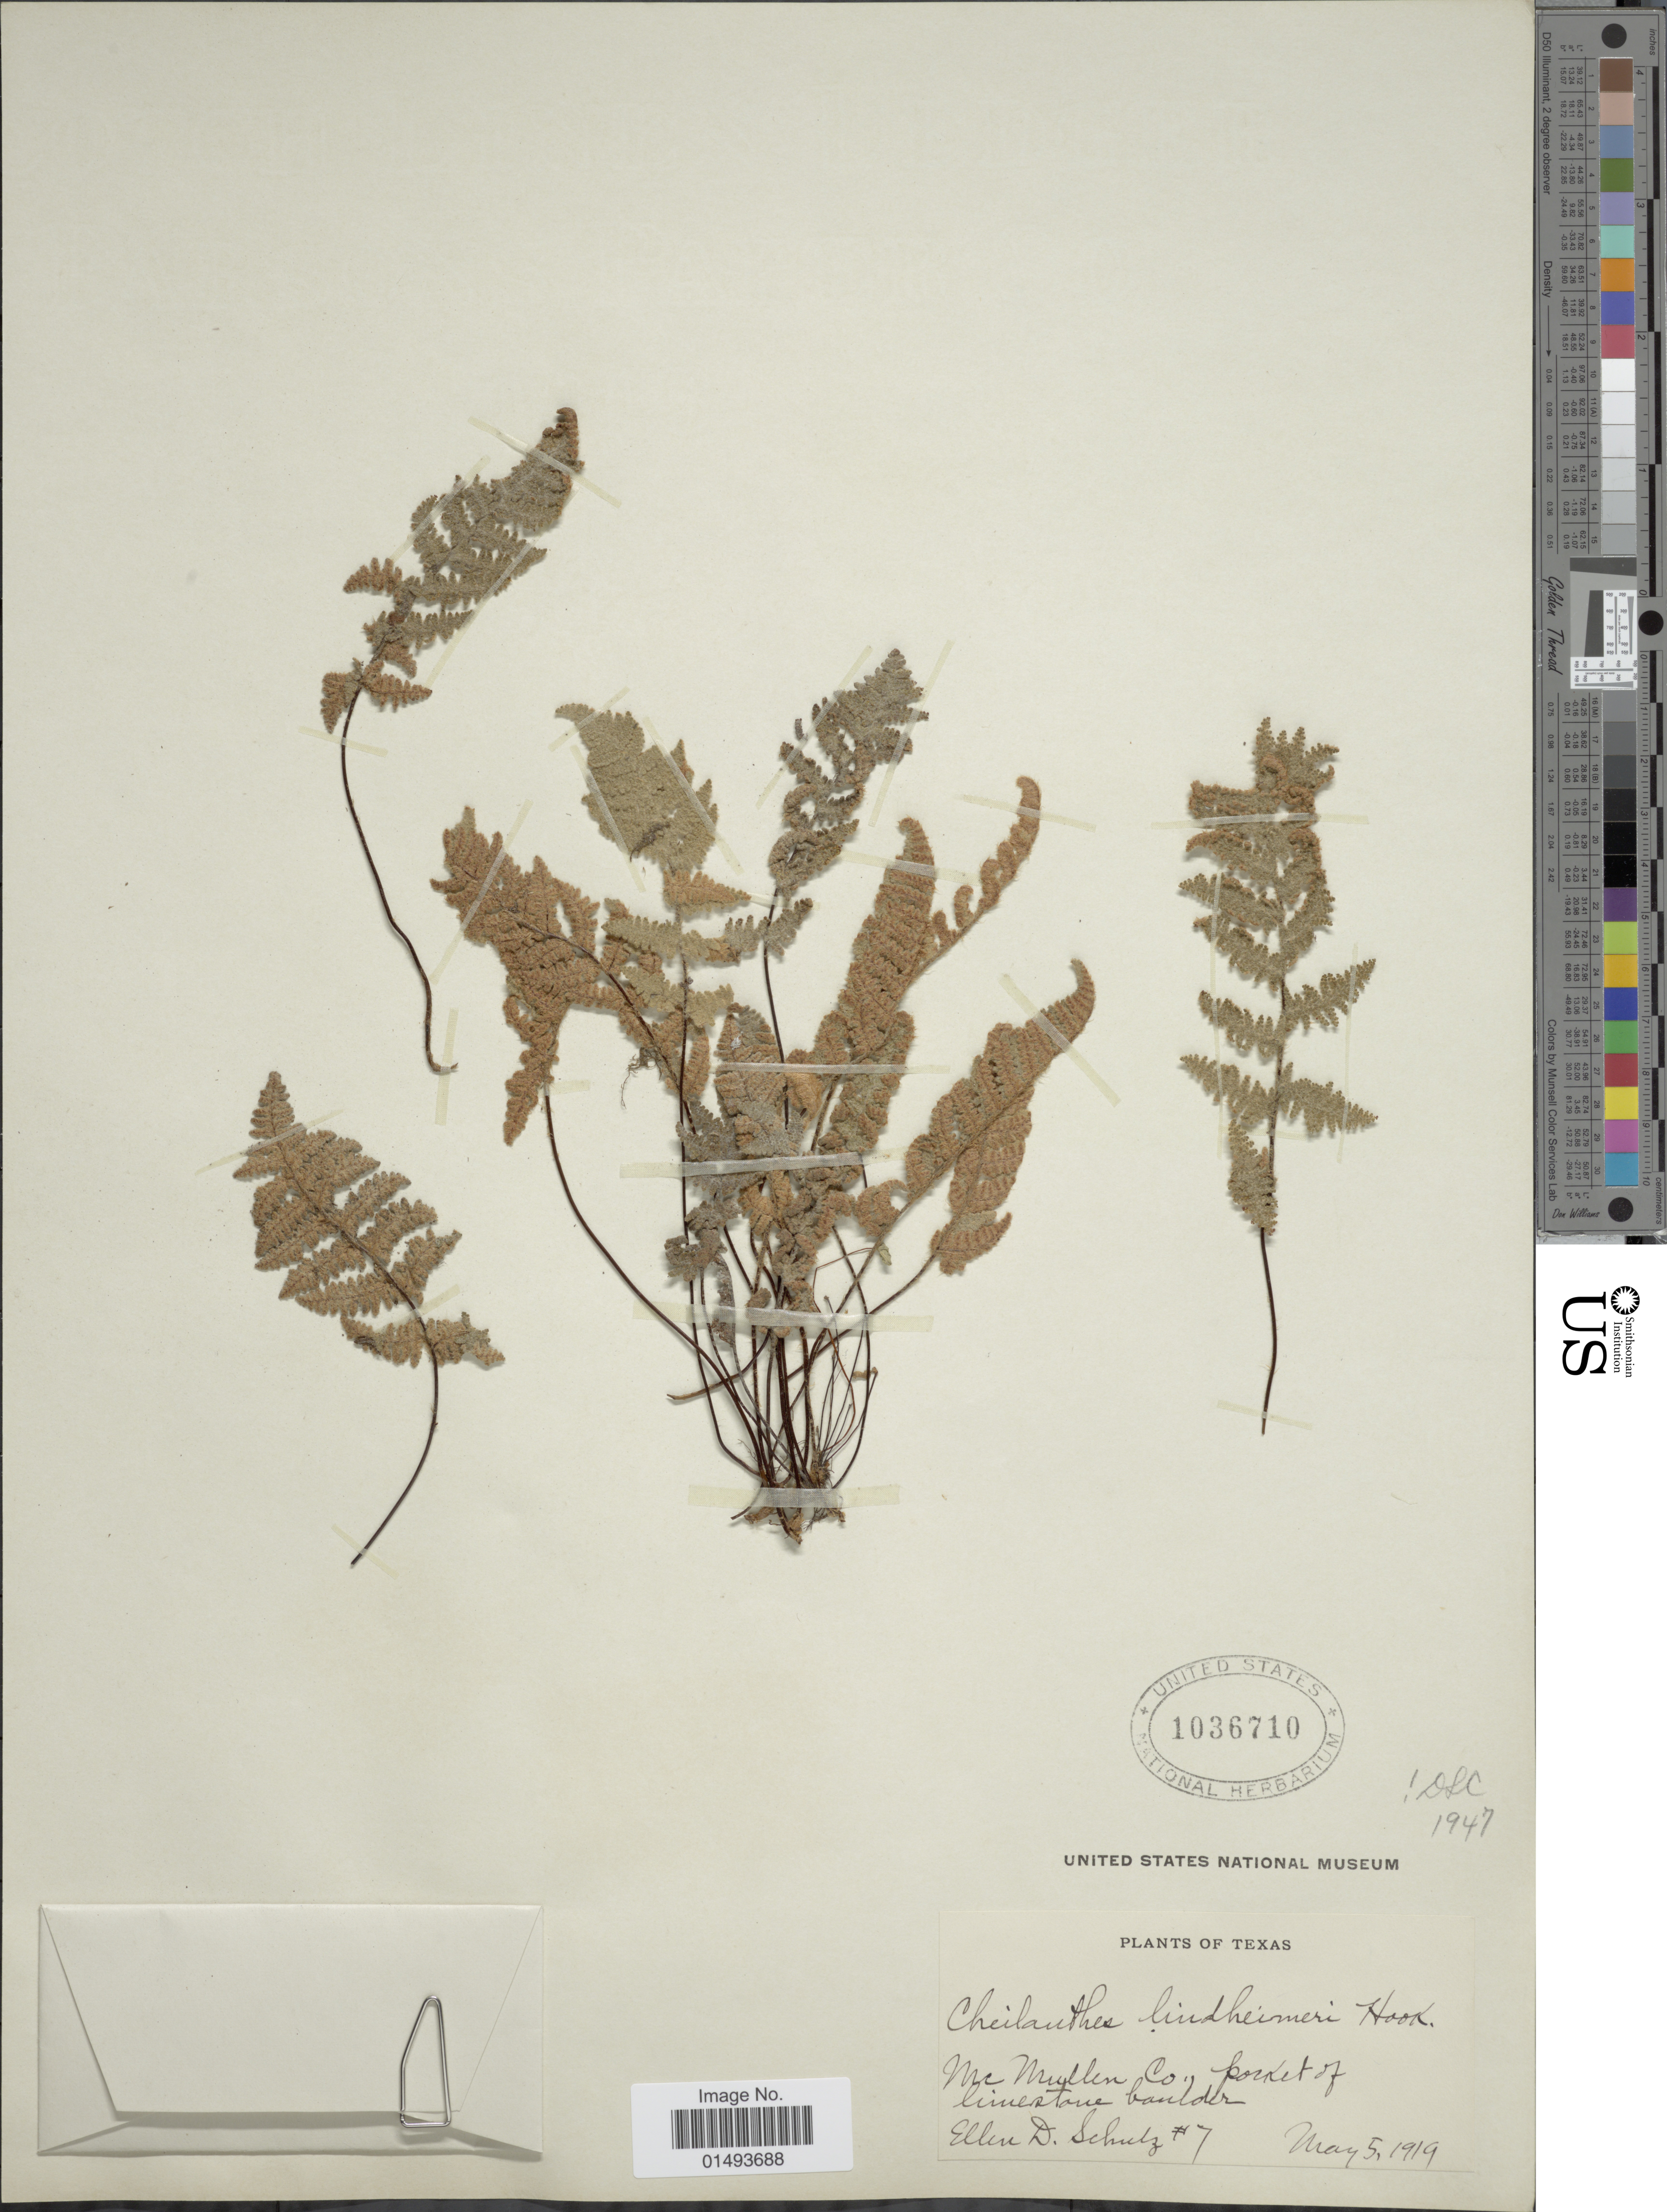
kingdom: Plantae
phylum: Tracheophyta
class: Polypodiopsida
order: Polypodiales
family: Pteridaceae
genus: Myriopteris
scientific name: Myriopteris lindheimeri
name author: (Hook.) J. Sm.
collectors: E. D. Schulz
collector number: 7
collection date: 1919-05-05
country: United States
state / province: Texas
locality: Plants of Texas, McMullen Co. Pocket of limestone boulder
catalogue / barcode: US 1036710